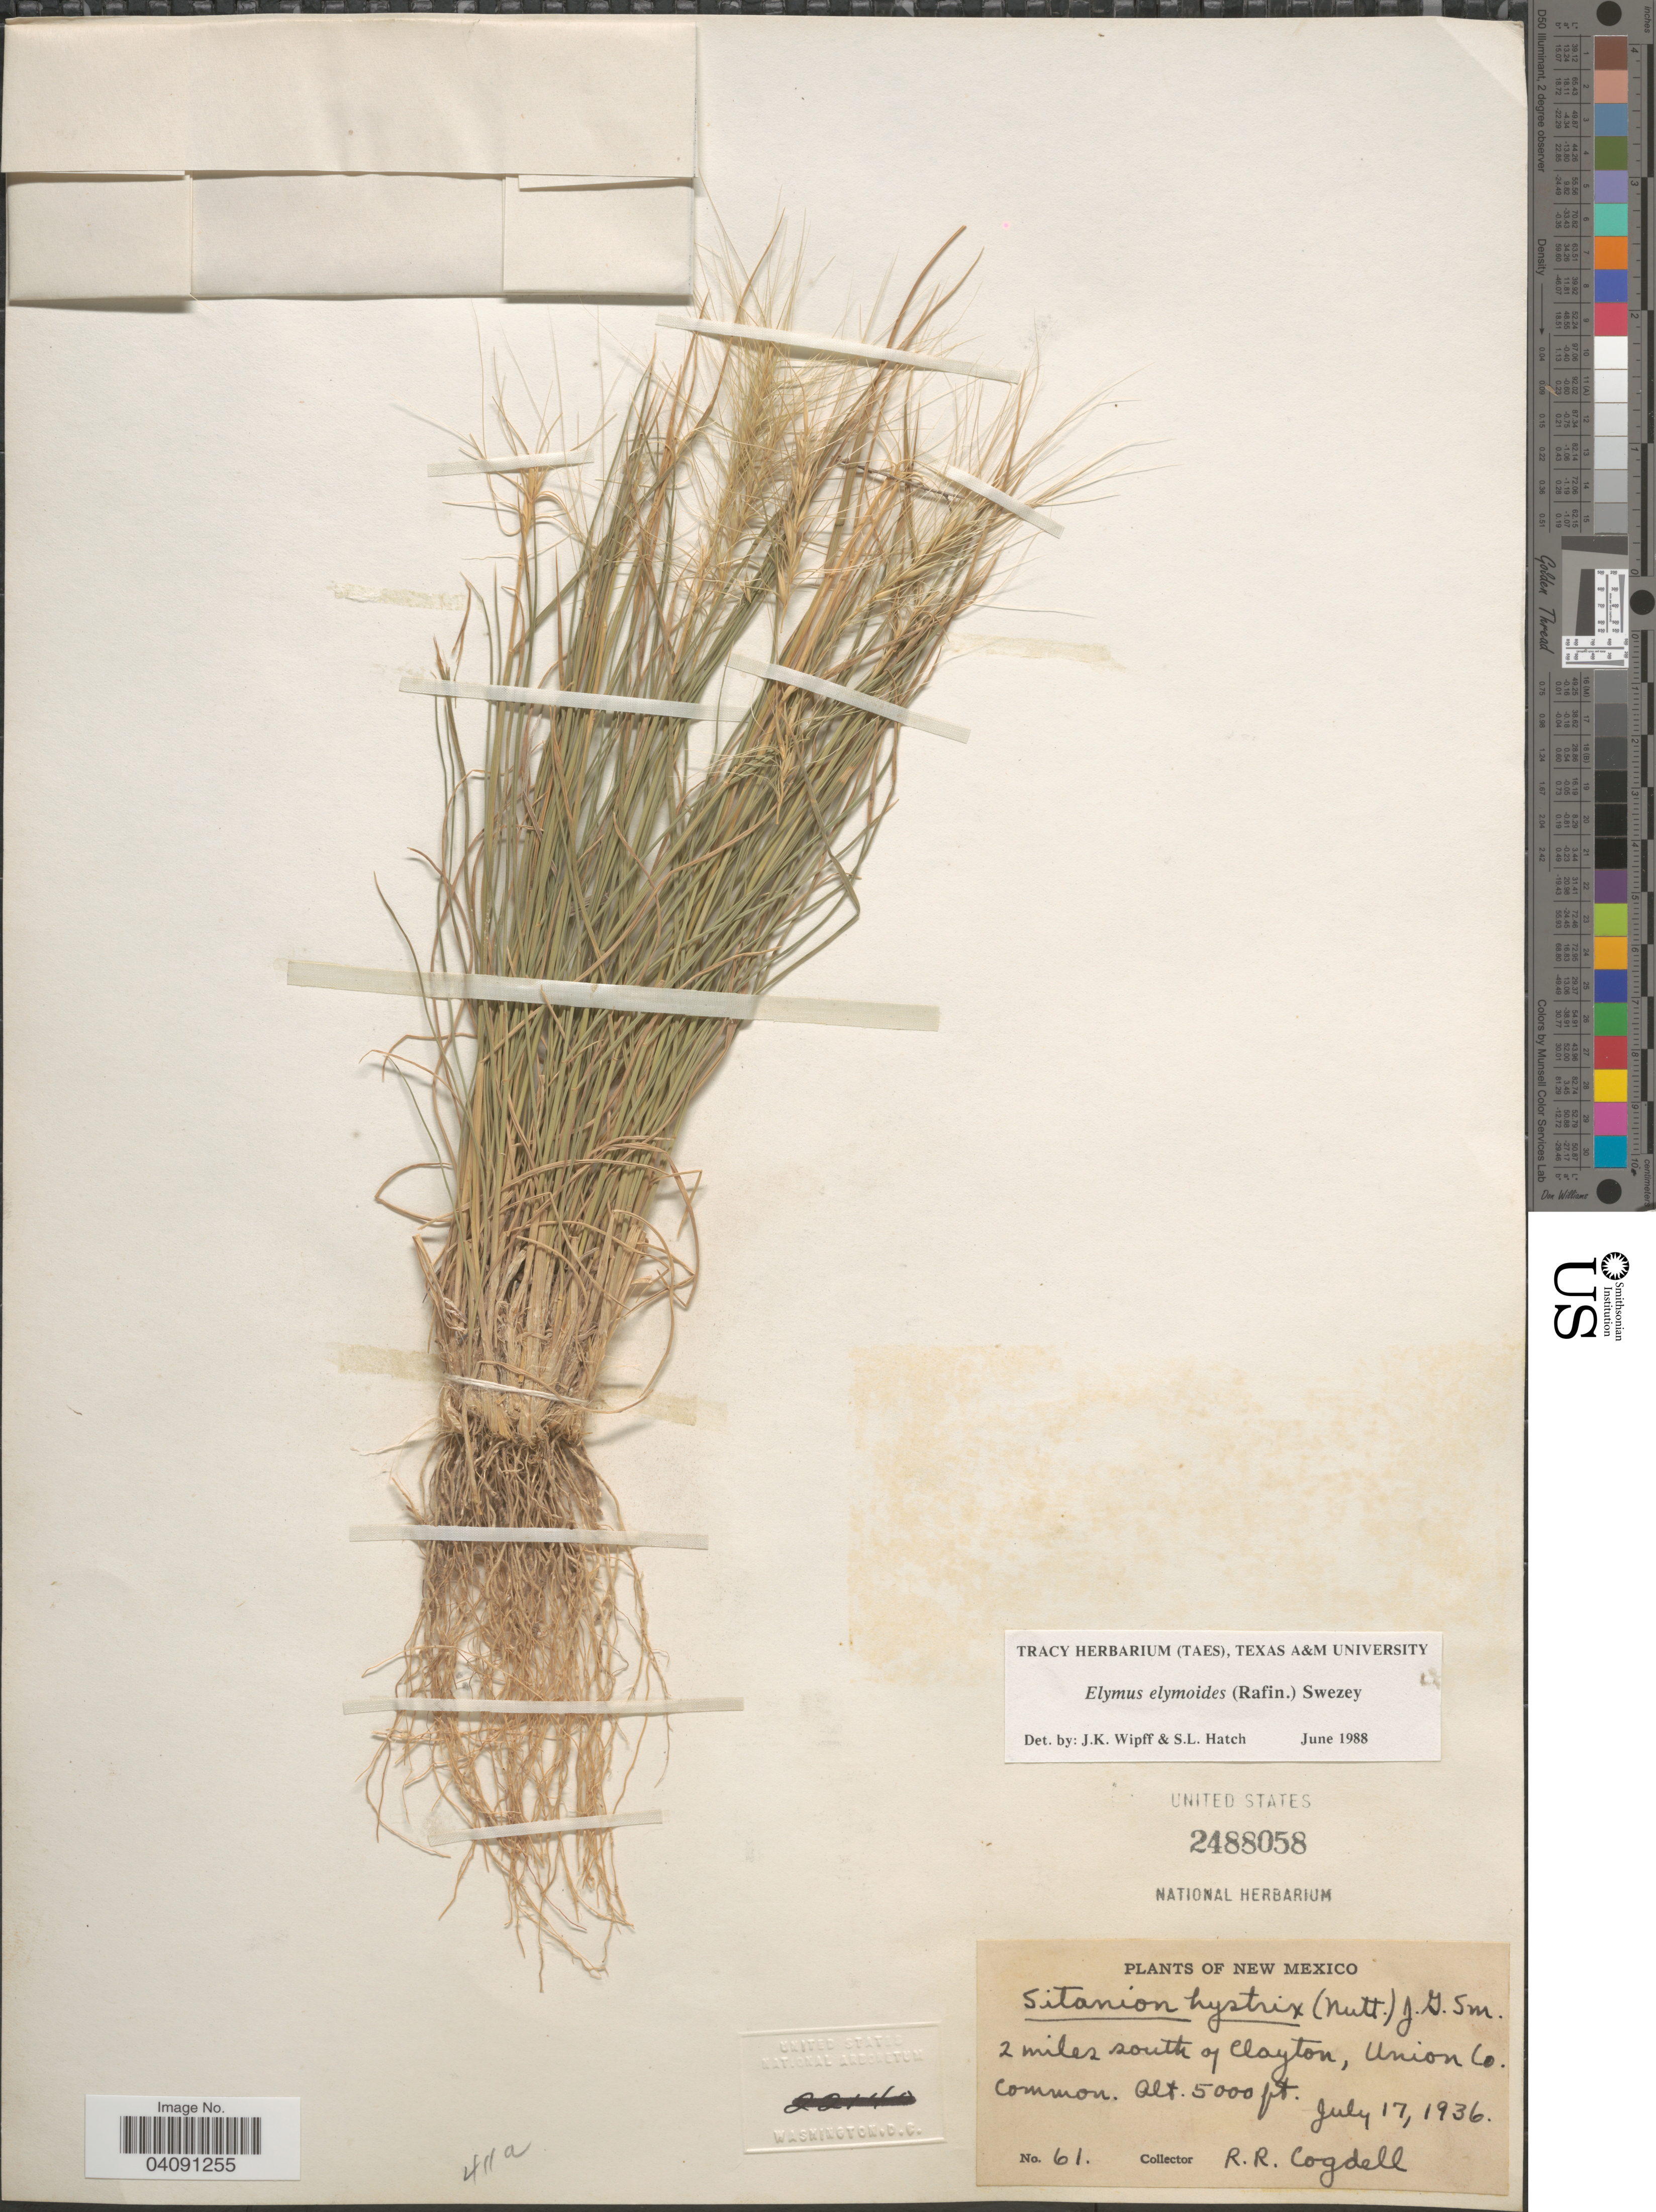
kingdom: Plantae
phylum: Tracheophyta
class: Liliopsida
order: Poales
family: Poaceae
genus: Elymus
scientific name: Elymus canadensis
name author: L.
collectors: R. Cogdell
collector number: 61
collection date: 1936-07-17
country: United States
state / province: New Mexico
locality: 2 miles south of Clayton, Union Co.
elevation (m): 1524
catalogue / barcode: US 2488058